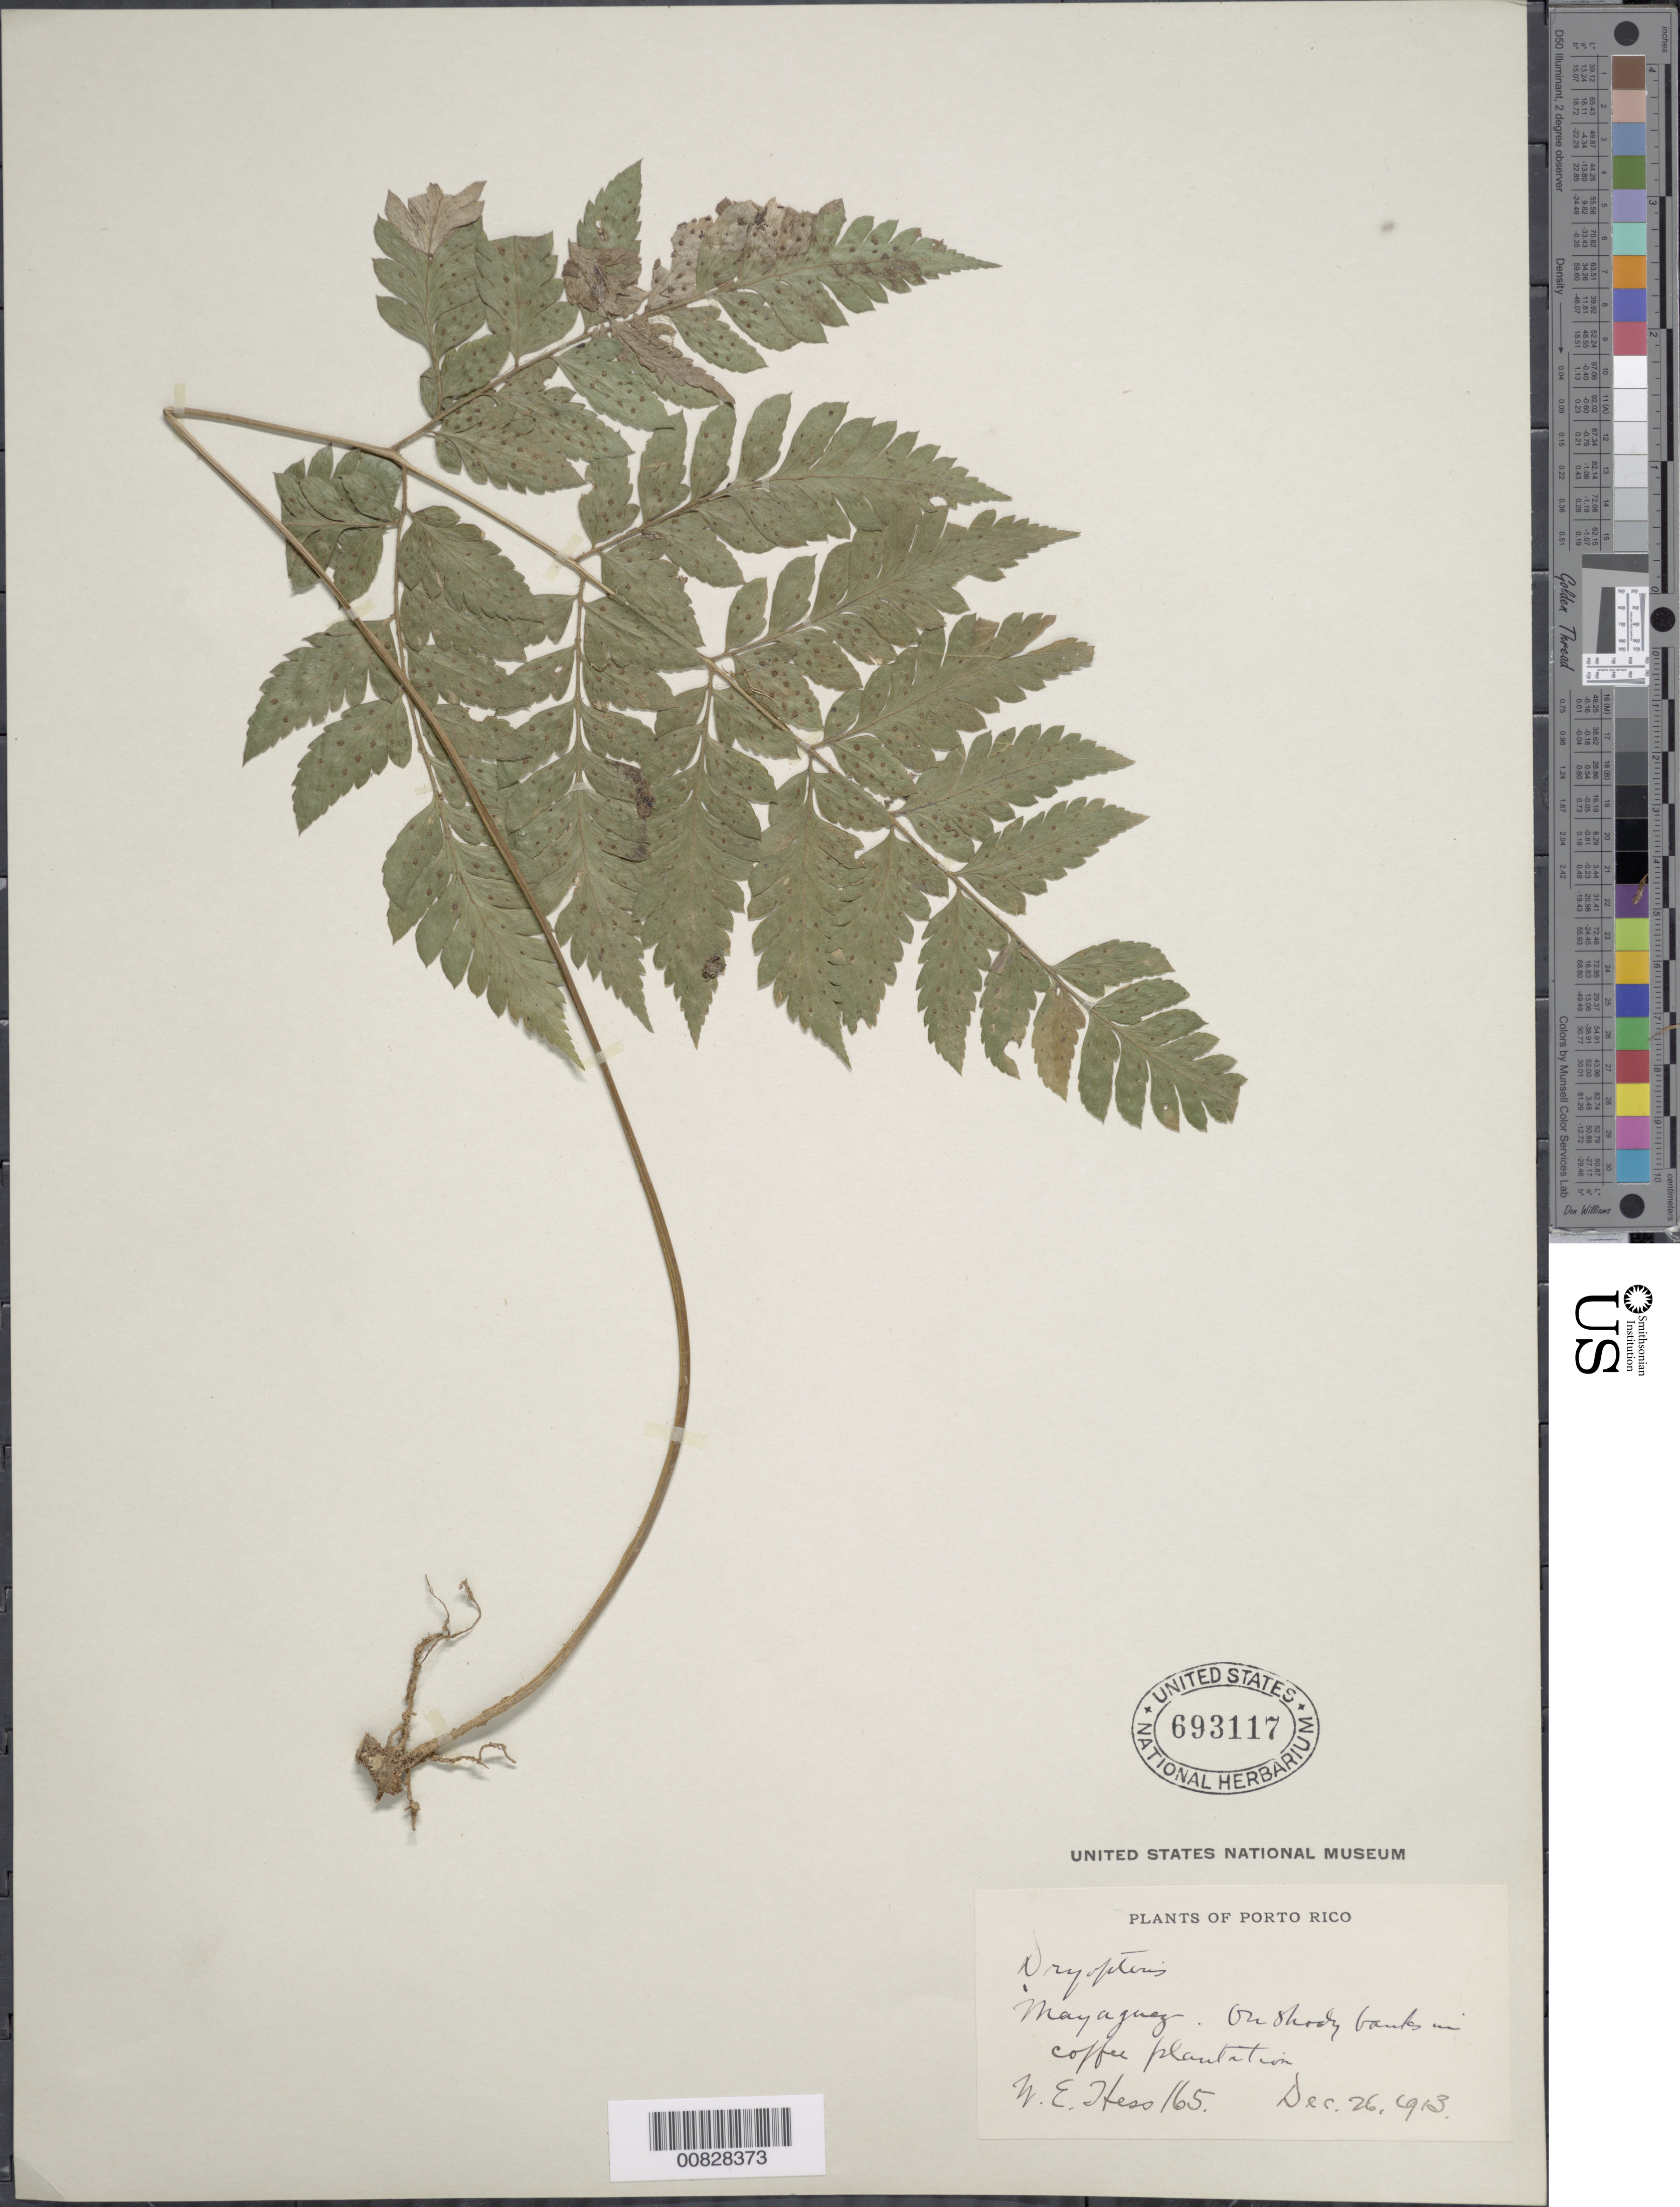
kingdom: Plantae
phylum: Tracheophyta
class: Polypodiopsida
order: Polypodiales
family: Dryopteridaceae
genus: Polystichopsis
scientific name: Polystichopsis chaerophylloides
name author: (Poir.) C.V. Morton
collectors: W. Hess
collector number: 165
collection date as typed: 26 Dec 1912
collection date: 1912-12-26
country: Puerto Rico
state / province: Mayagüez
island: Puerto Rico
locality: Mayaguez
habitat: Shady bank in coffee plantation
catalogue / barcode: US 693117